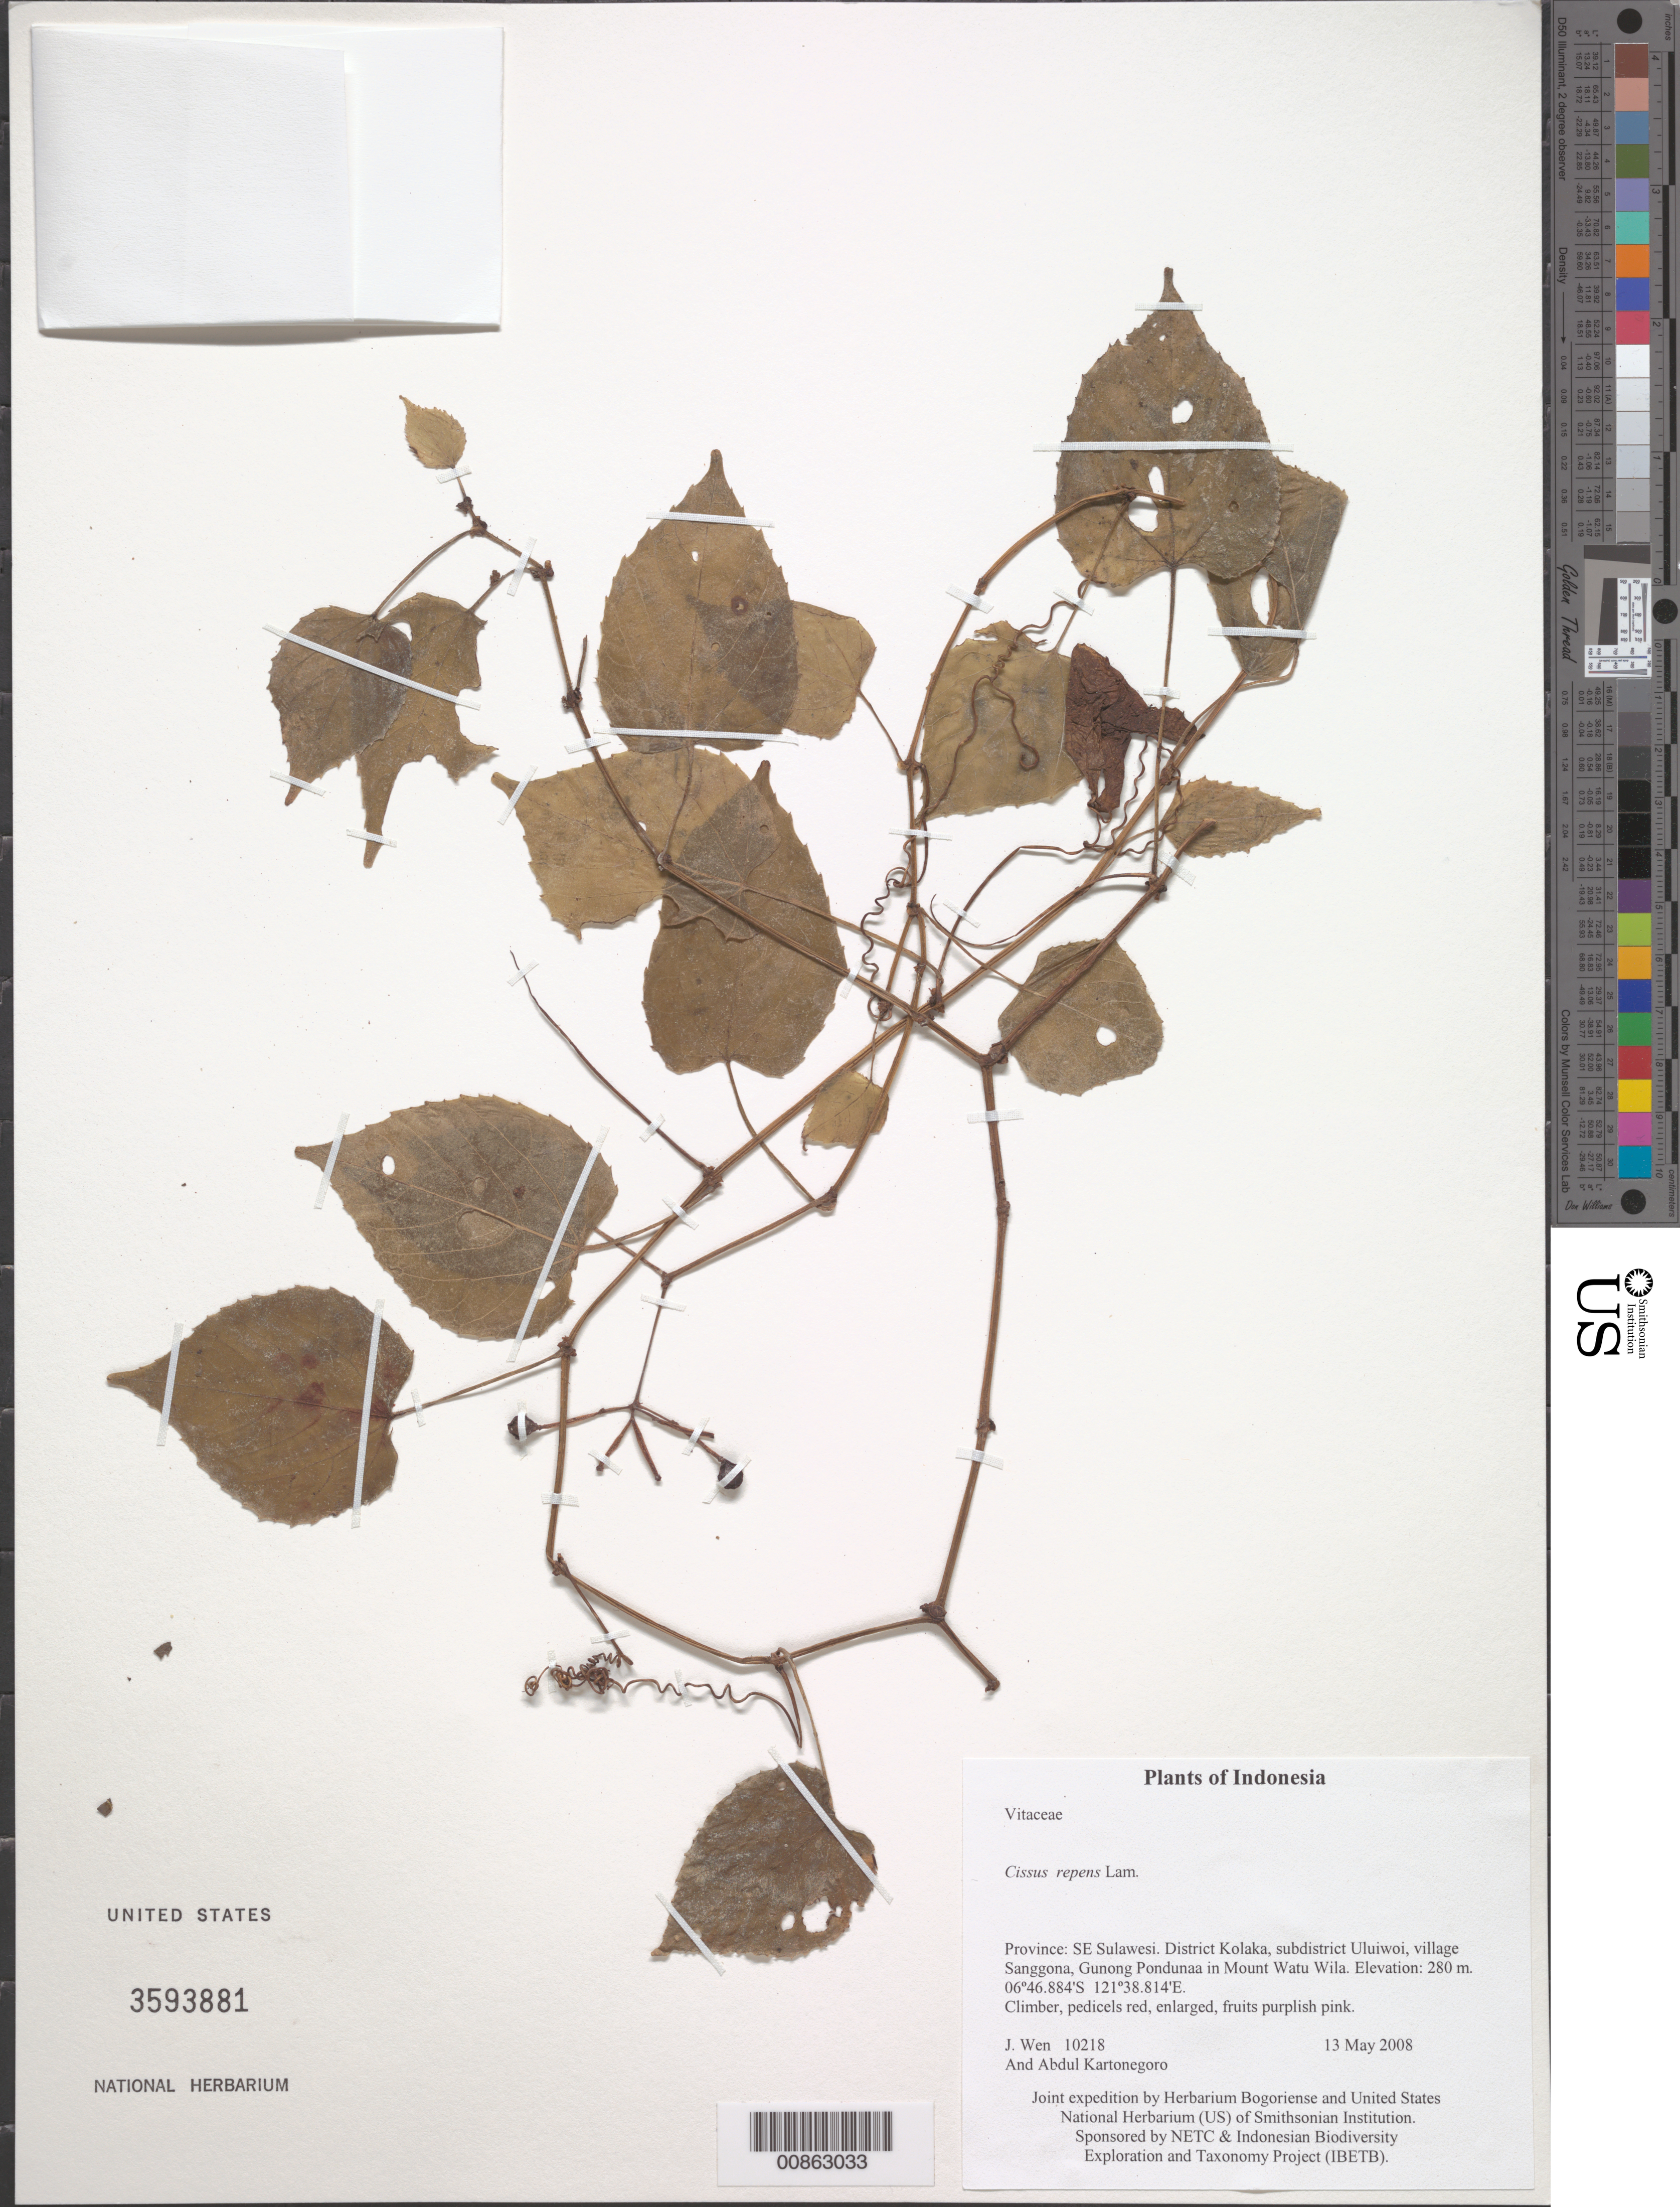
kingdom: Plantae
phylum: Tracheophyta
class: Magnoliopsida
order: Vitales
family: Vitaceae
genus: Cissus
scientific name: Cissus repens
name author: Lam.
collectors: J. Wen & A. Kartonegoro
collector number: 10218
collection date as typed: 13 May 2008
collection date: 2008-05-13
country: Indonesia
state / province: Sulawesi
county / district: Sulawesi Tenggara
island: Sulawesi [Celebes]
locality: District Kolaka, subdistrict Uluiwoi, village Sanggona, Gunong Pondunaa in Mount Watu Wila.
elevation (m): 280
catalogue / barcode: US 3593881